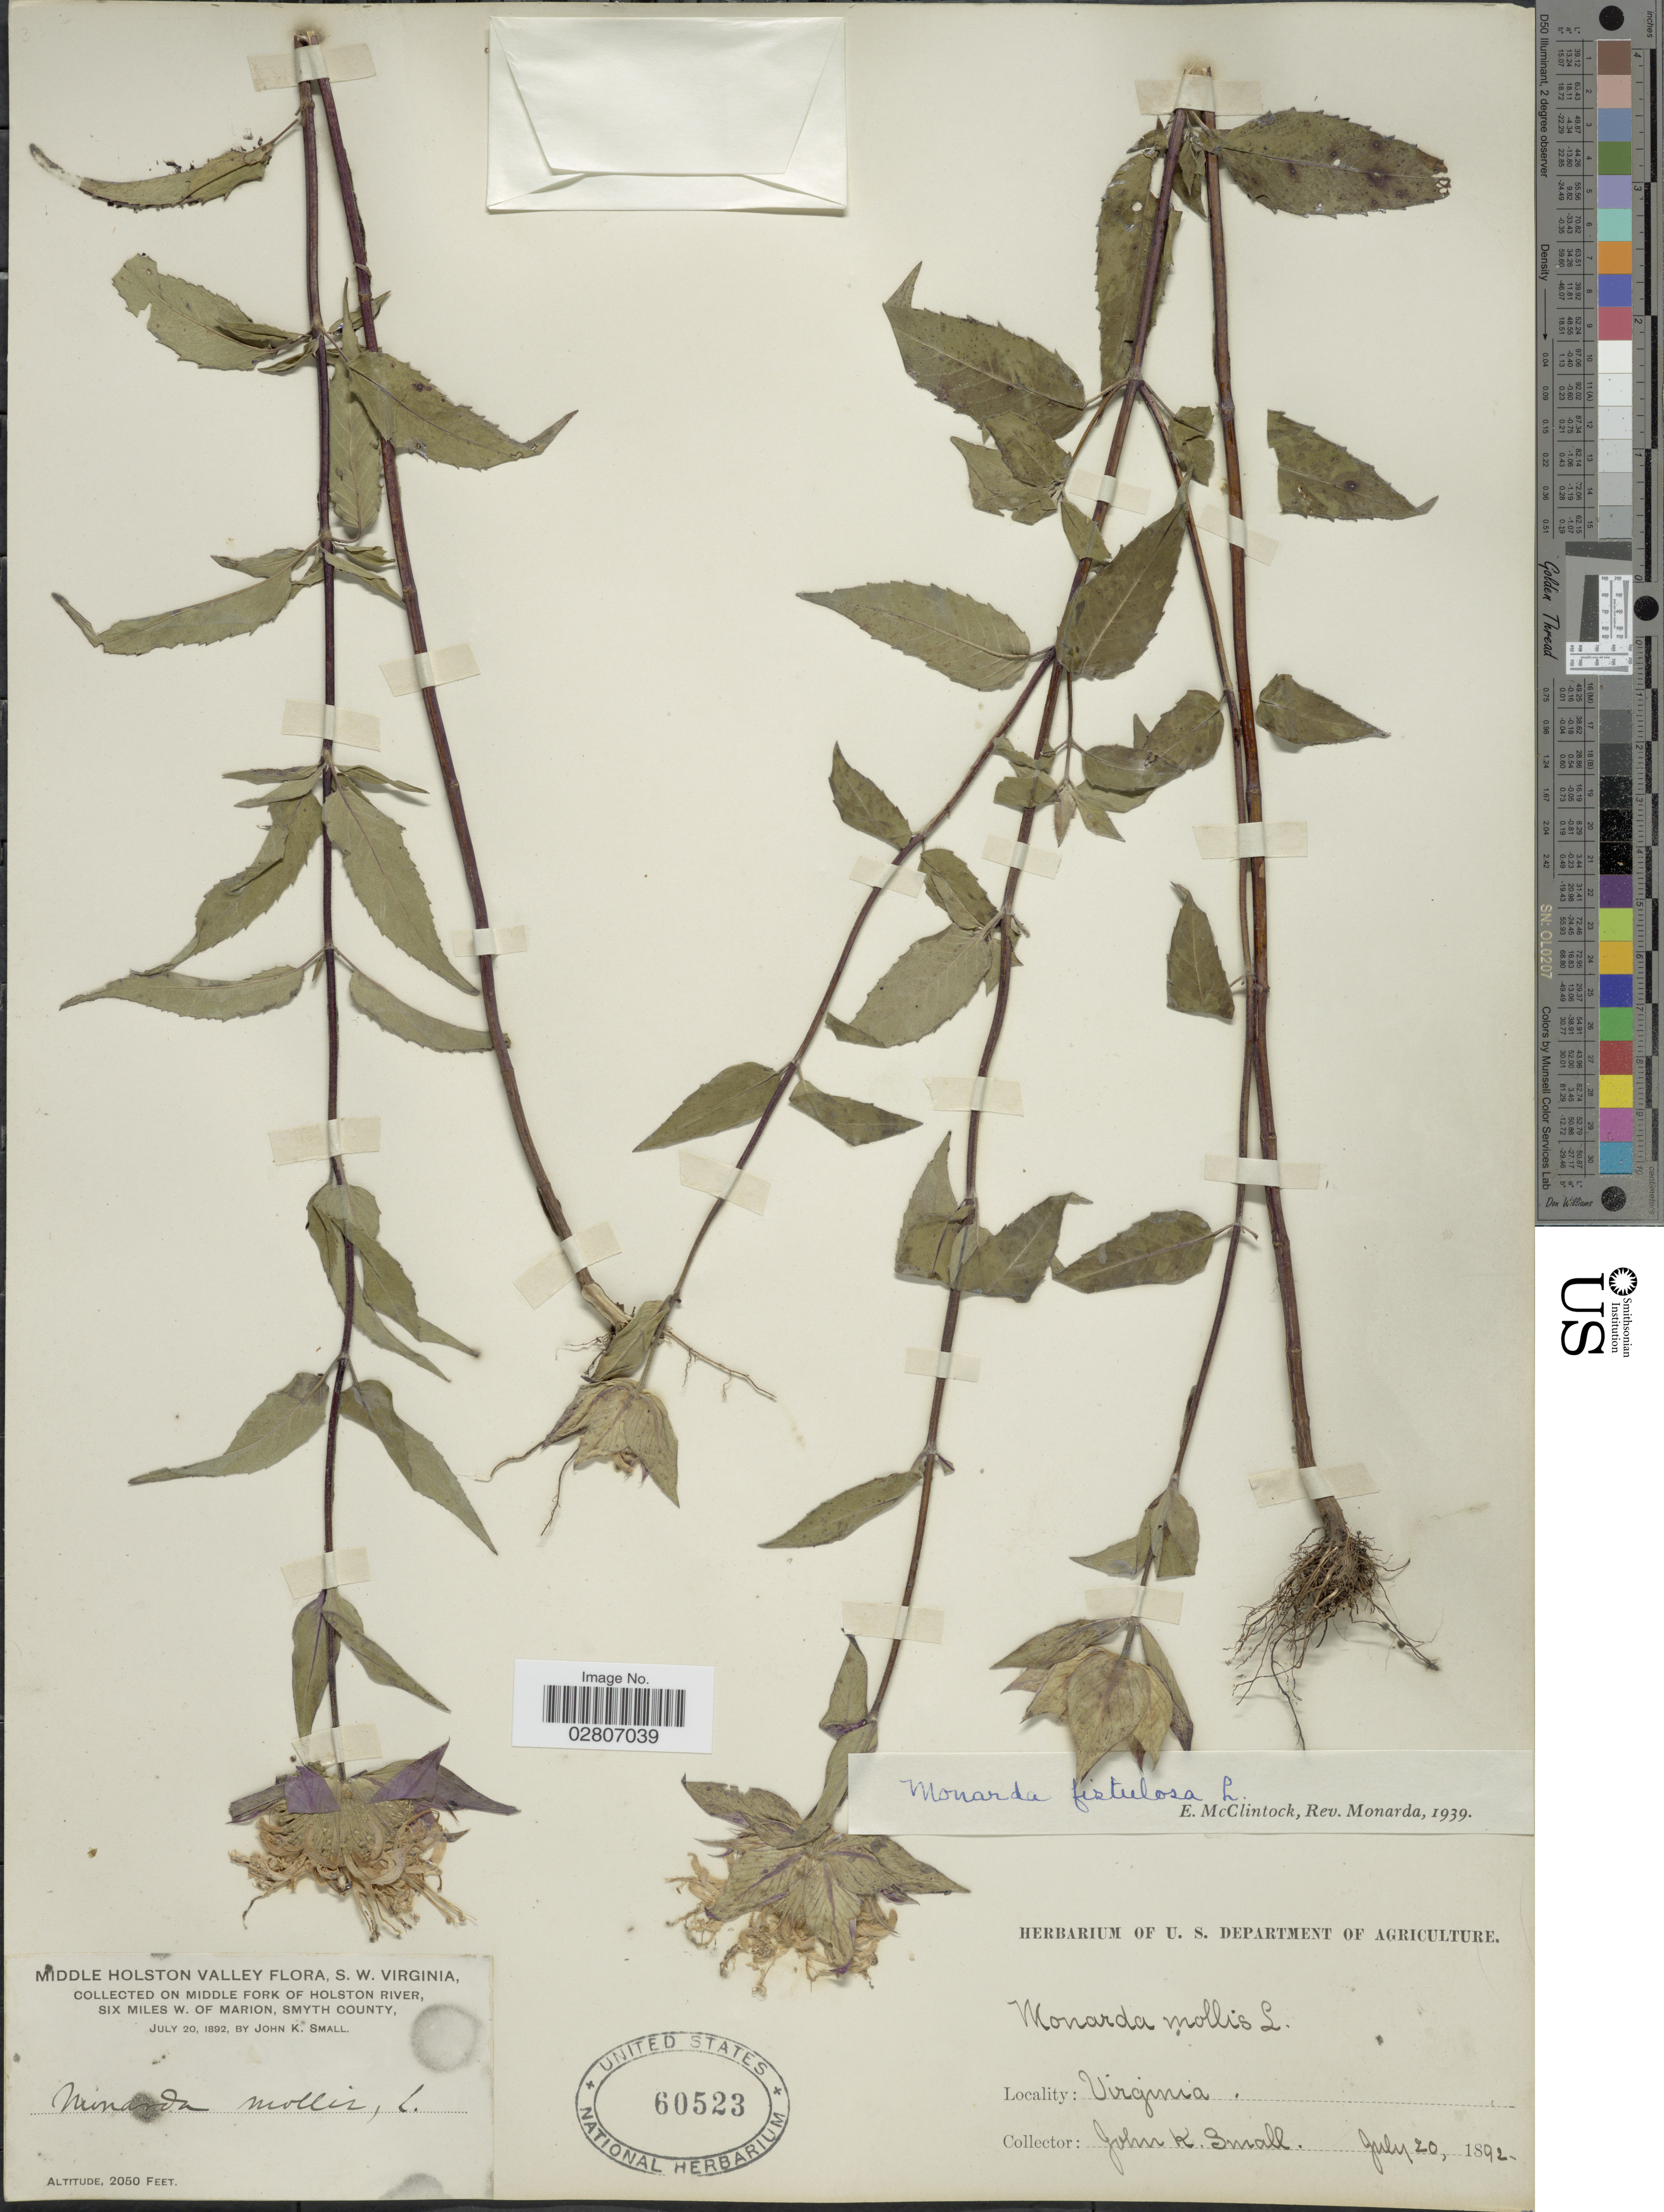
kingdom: Plantae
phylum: Tracheophyta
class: Magnoliopsida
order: Lamiales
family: Lamiaceae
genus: Monarda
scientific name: Monarda fistulosa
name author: L.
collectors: J. K. Small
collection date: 1892-07-20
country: United States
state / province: Virginia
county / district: Smyth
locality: Middle Holston Valley, S.W. Virginia. On Middle Fork of Holston River, six miles w. of Marion, Smyth County.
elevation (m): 625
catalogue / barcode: US 60523